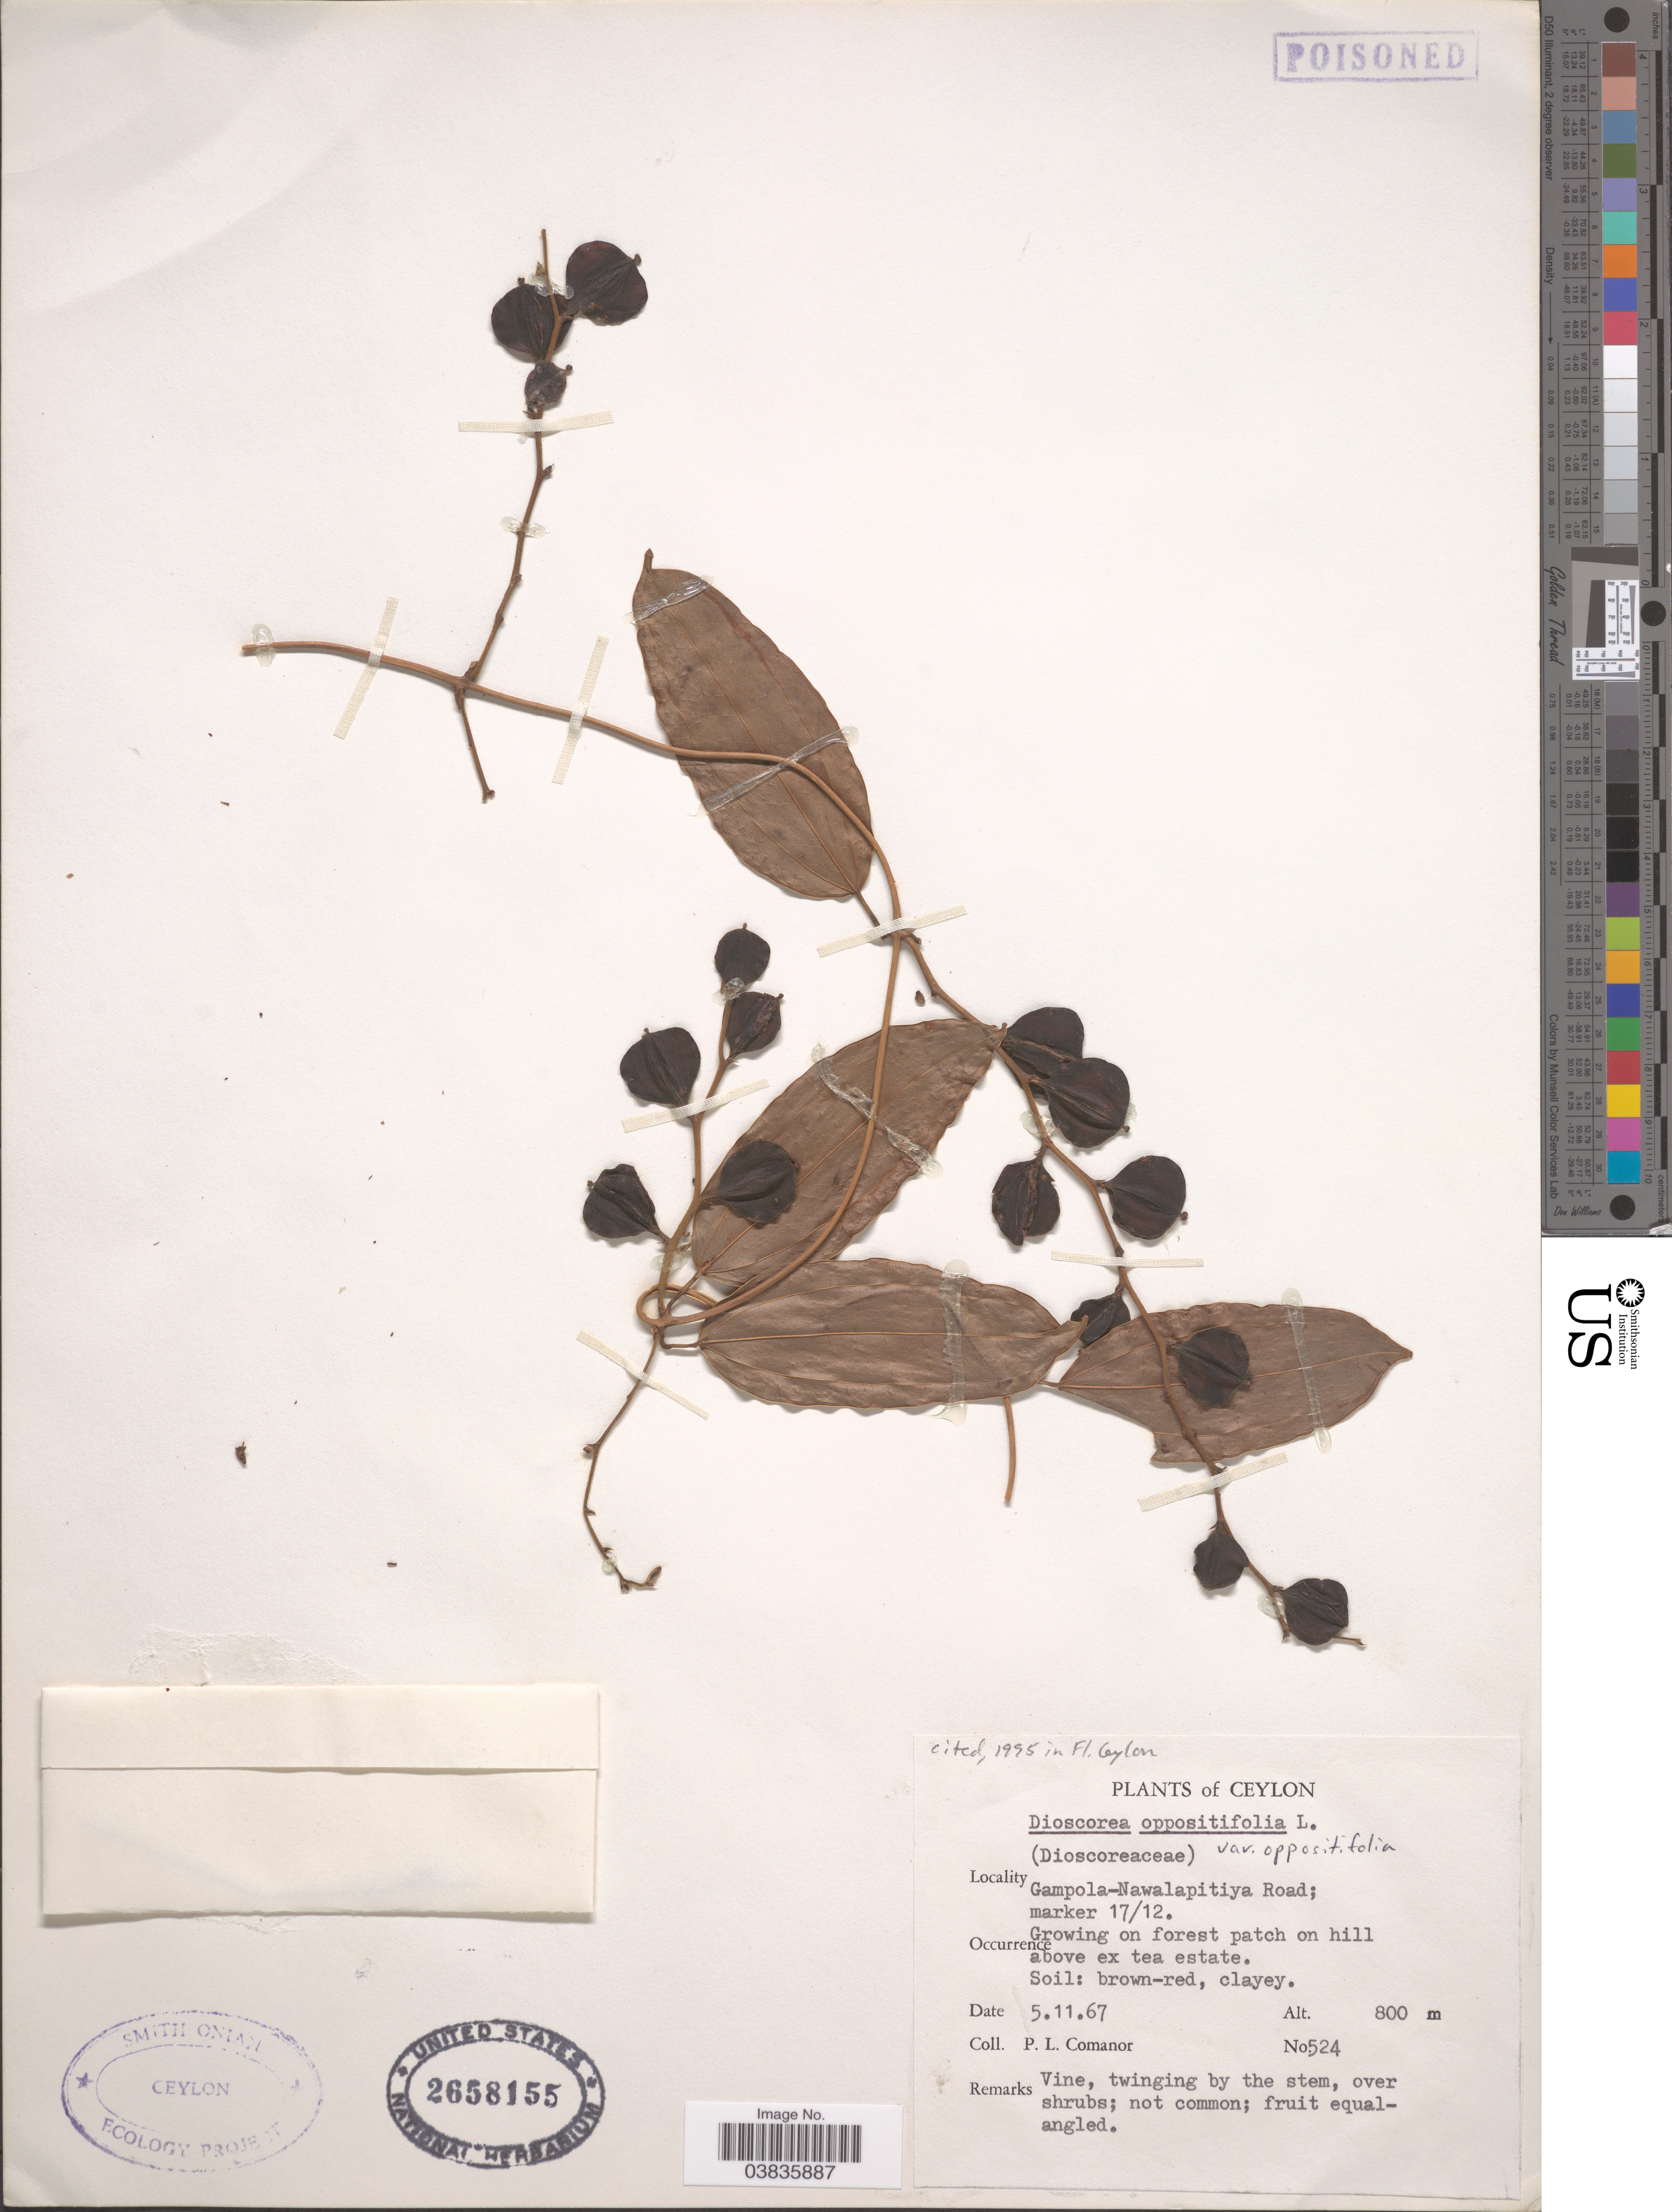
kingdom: Plantae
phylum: Tracheophyta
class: Liliopsida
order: Dioscoreales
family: Dioscoreaceae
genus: Dioscorea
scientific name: Dioscorea oppositifolia var. oppositifolia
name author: L.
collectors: P. Comanor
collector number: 524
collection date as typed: Transcribed d/m/y: 5/11/67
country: Sri Lanka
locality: Ceylon. Gampola-Nawalapitiya Road; marker 17/12.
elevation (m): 800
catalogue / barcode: US 2658155